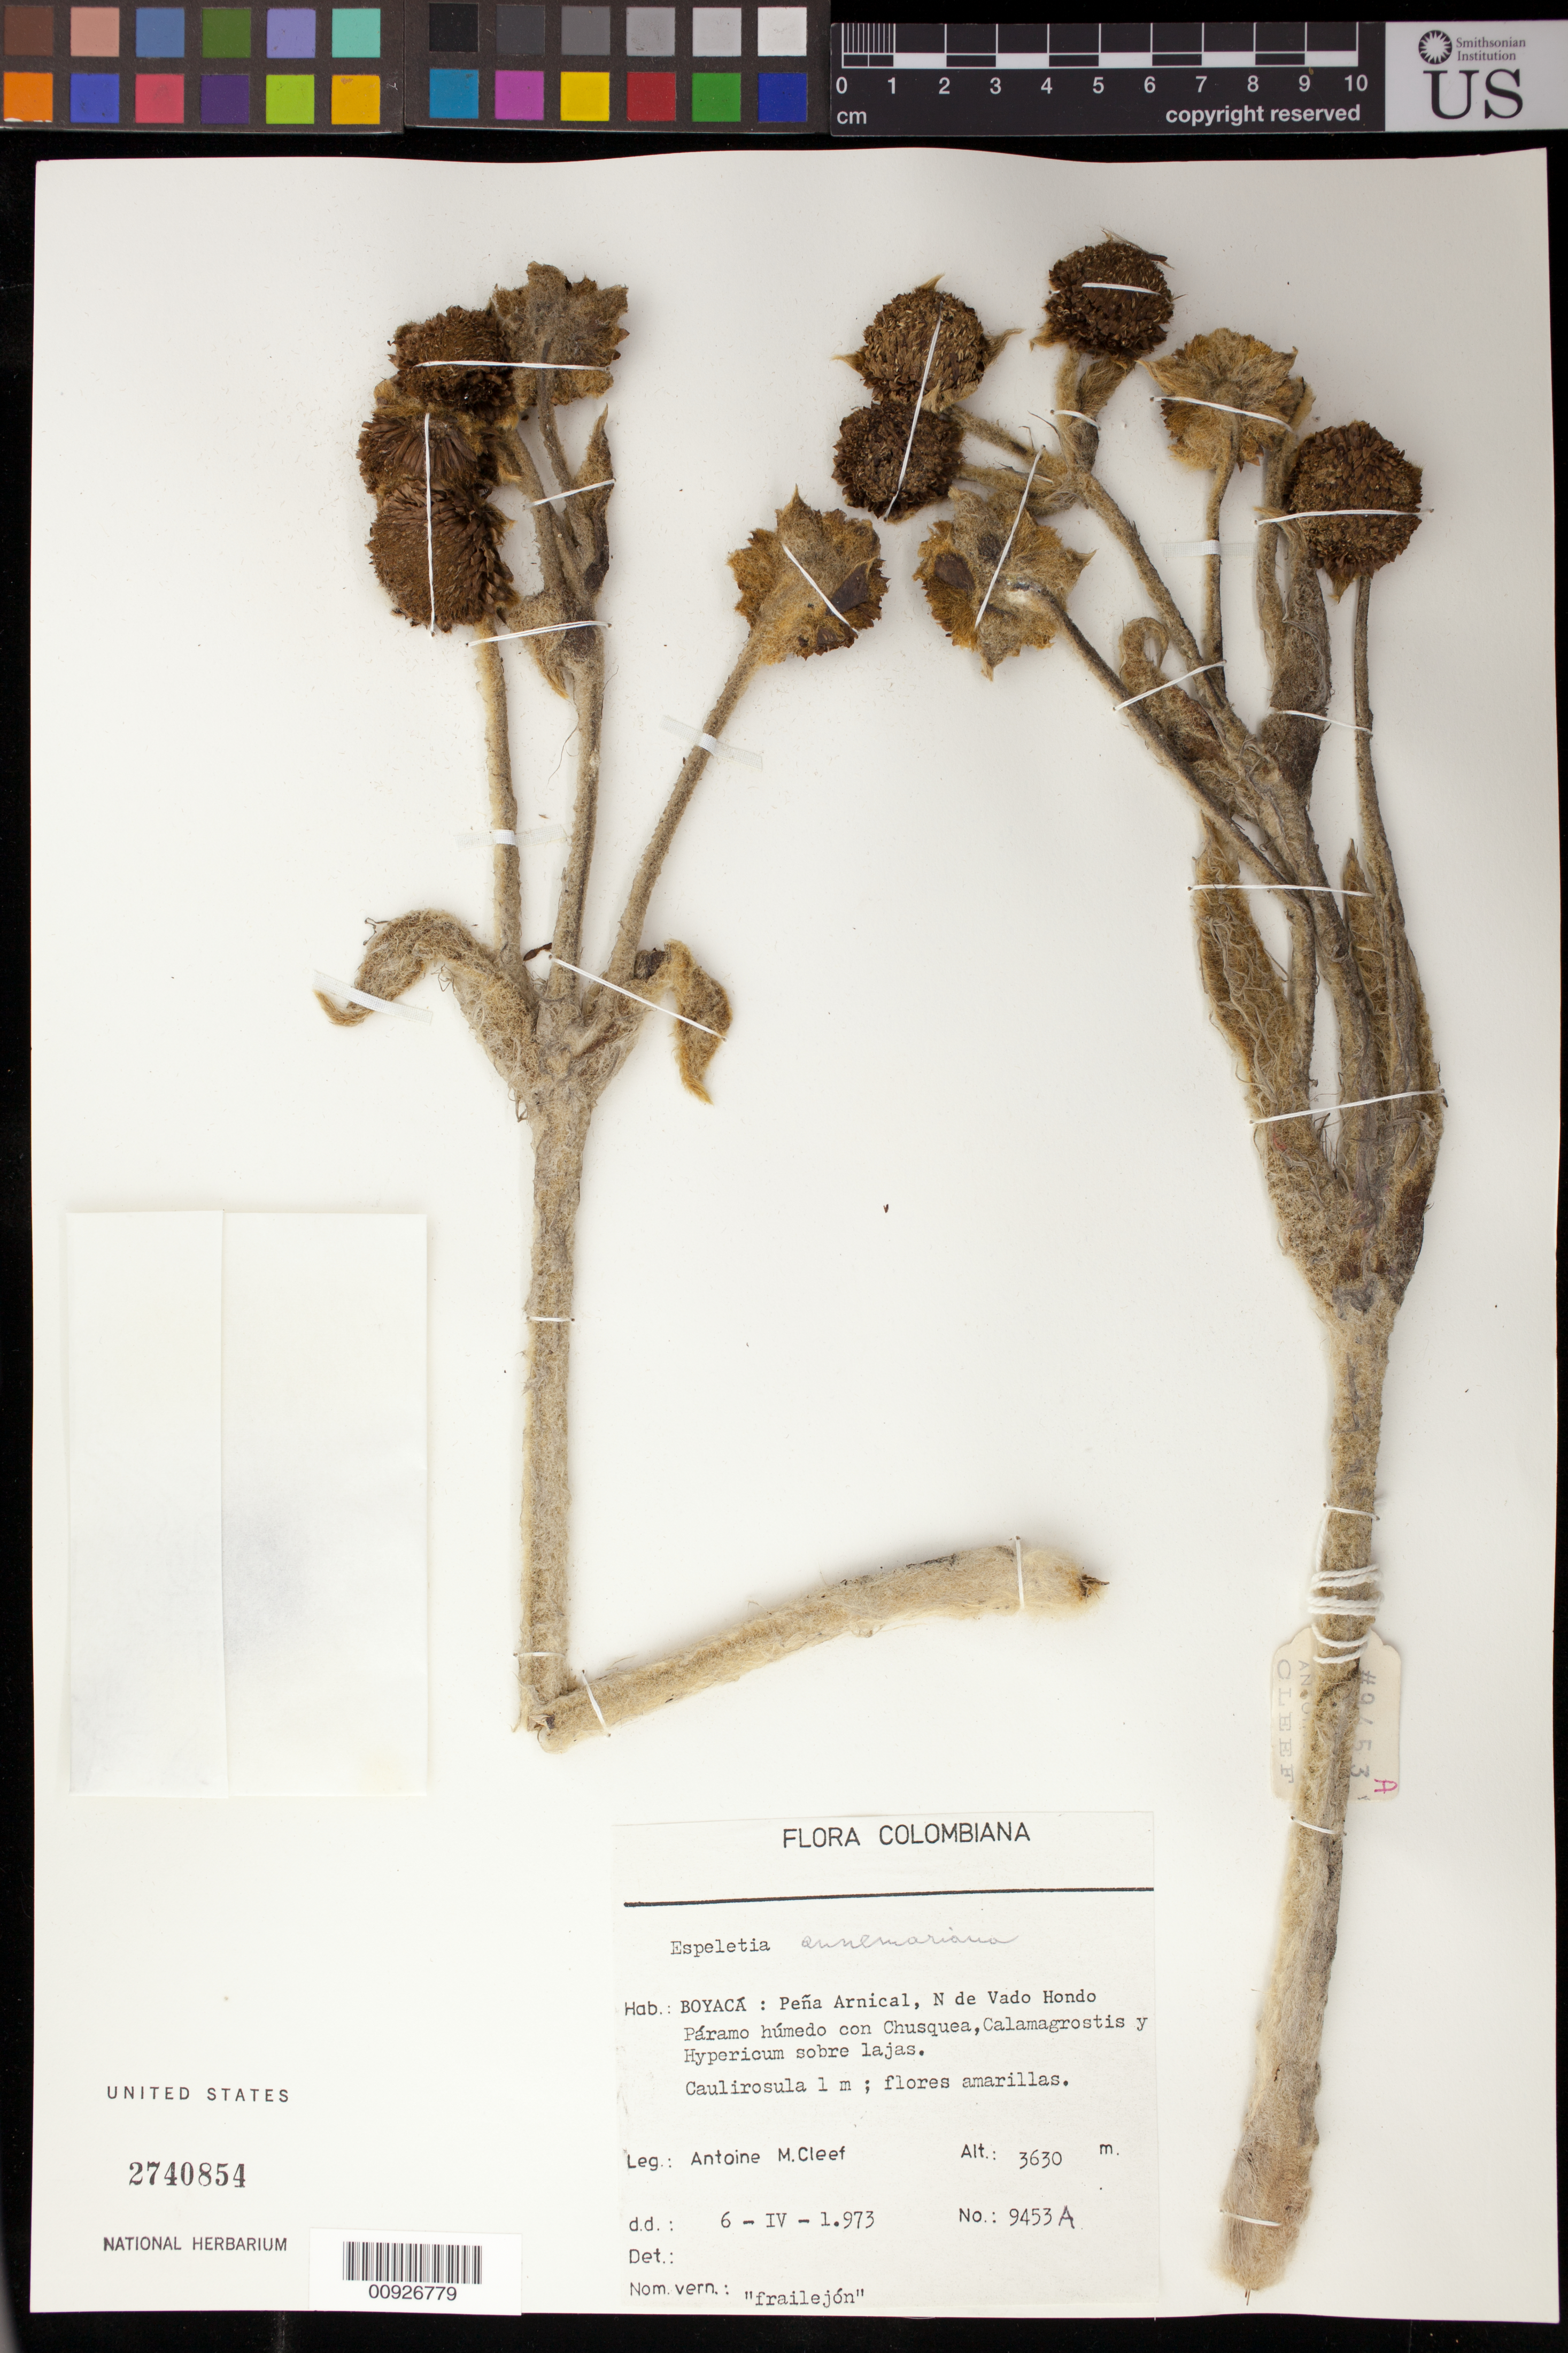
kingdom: Plantae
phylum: Tracheophyta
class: Magnoliopsida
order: Asterales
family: Asteraceae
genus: Espeletia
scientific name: Espeletia annemariana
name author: Cuatrec.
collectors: A. M. Cleef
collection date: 1973-04-06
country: Colombia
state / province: Boyacá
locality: Peña Arnical, N de Vado Hondo.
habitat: Páramo húmedo con Chusquea, Calamagostris y hypericum sobre lajas.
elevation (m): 3630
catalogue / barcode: US 2740854